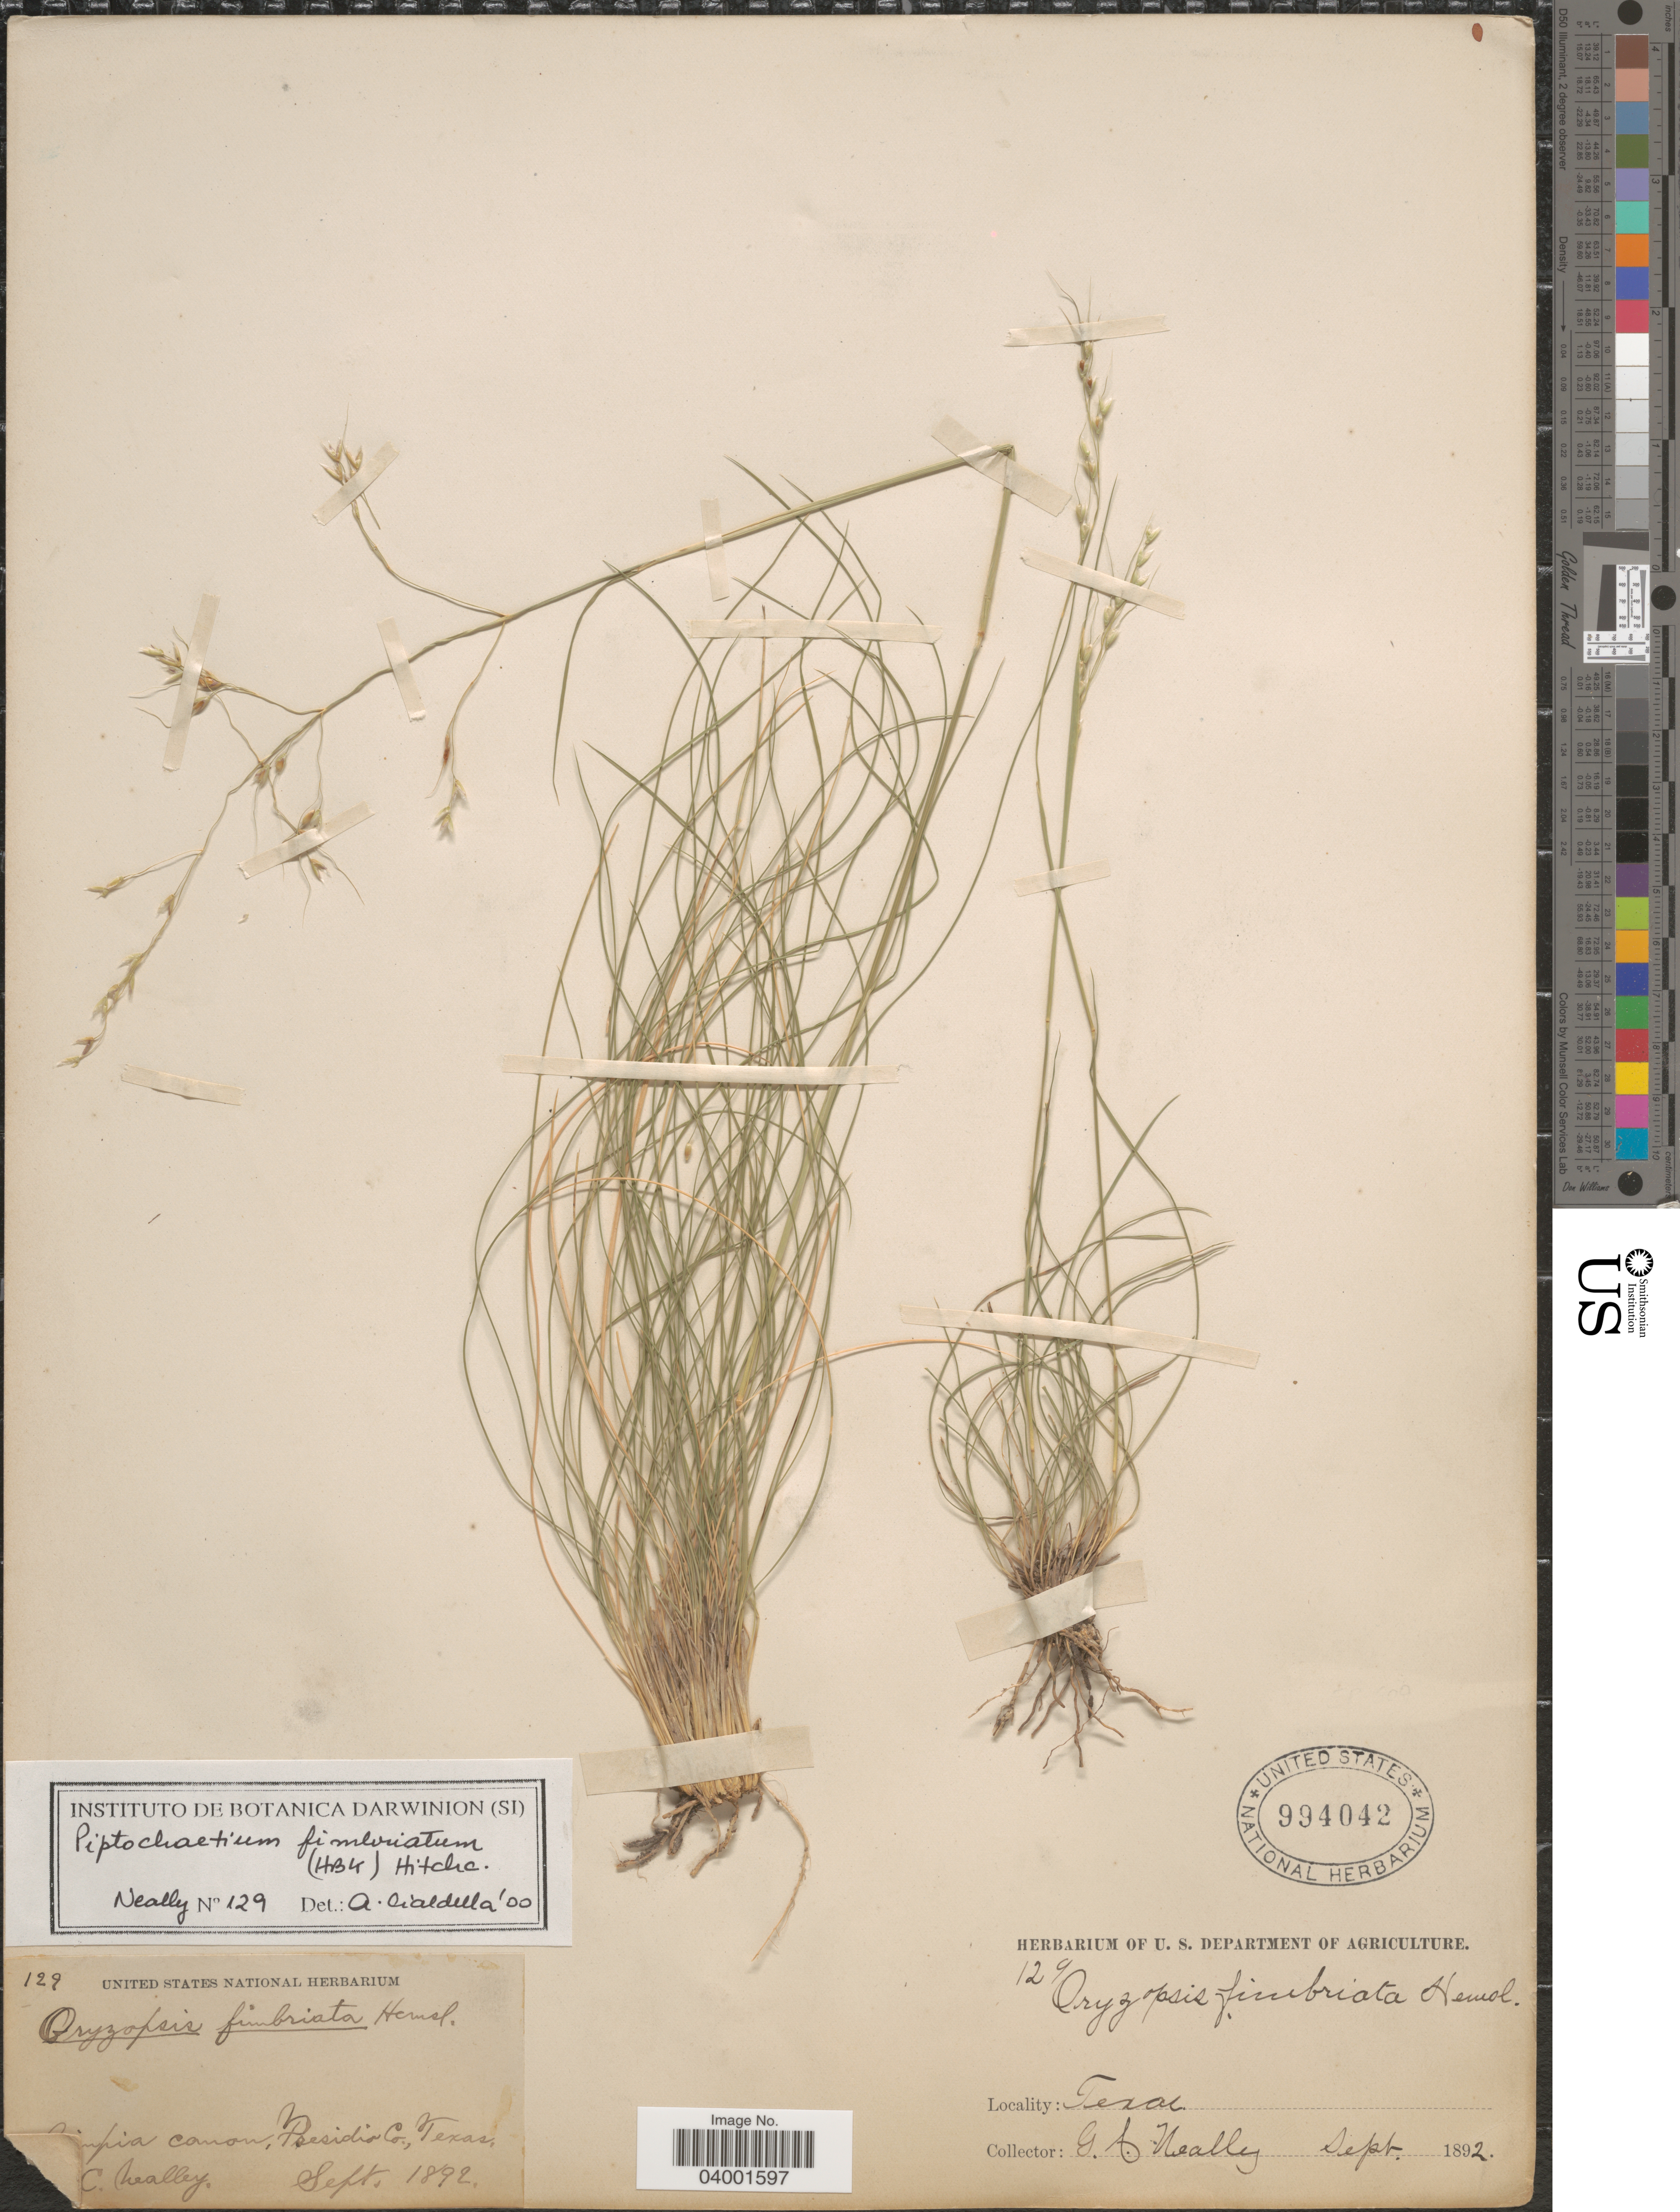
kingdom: Plantae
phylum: Tracheophyta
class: Liliopsida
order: Poales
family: Poaceae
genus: Piptochaetium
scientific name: Piptochaetium fimbriatum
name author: (Kunth) Hitchc.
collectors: G. C. Nealley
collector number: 129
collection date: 1892-09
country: United States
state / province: Texas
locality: Limpia canon, Presidio Co.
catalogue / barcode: US 994042